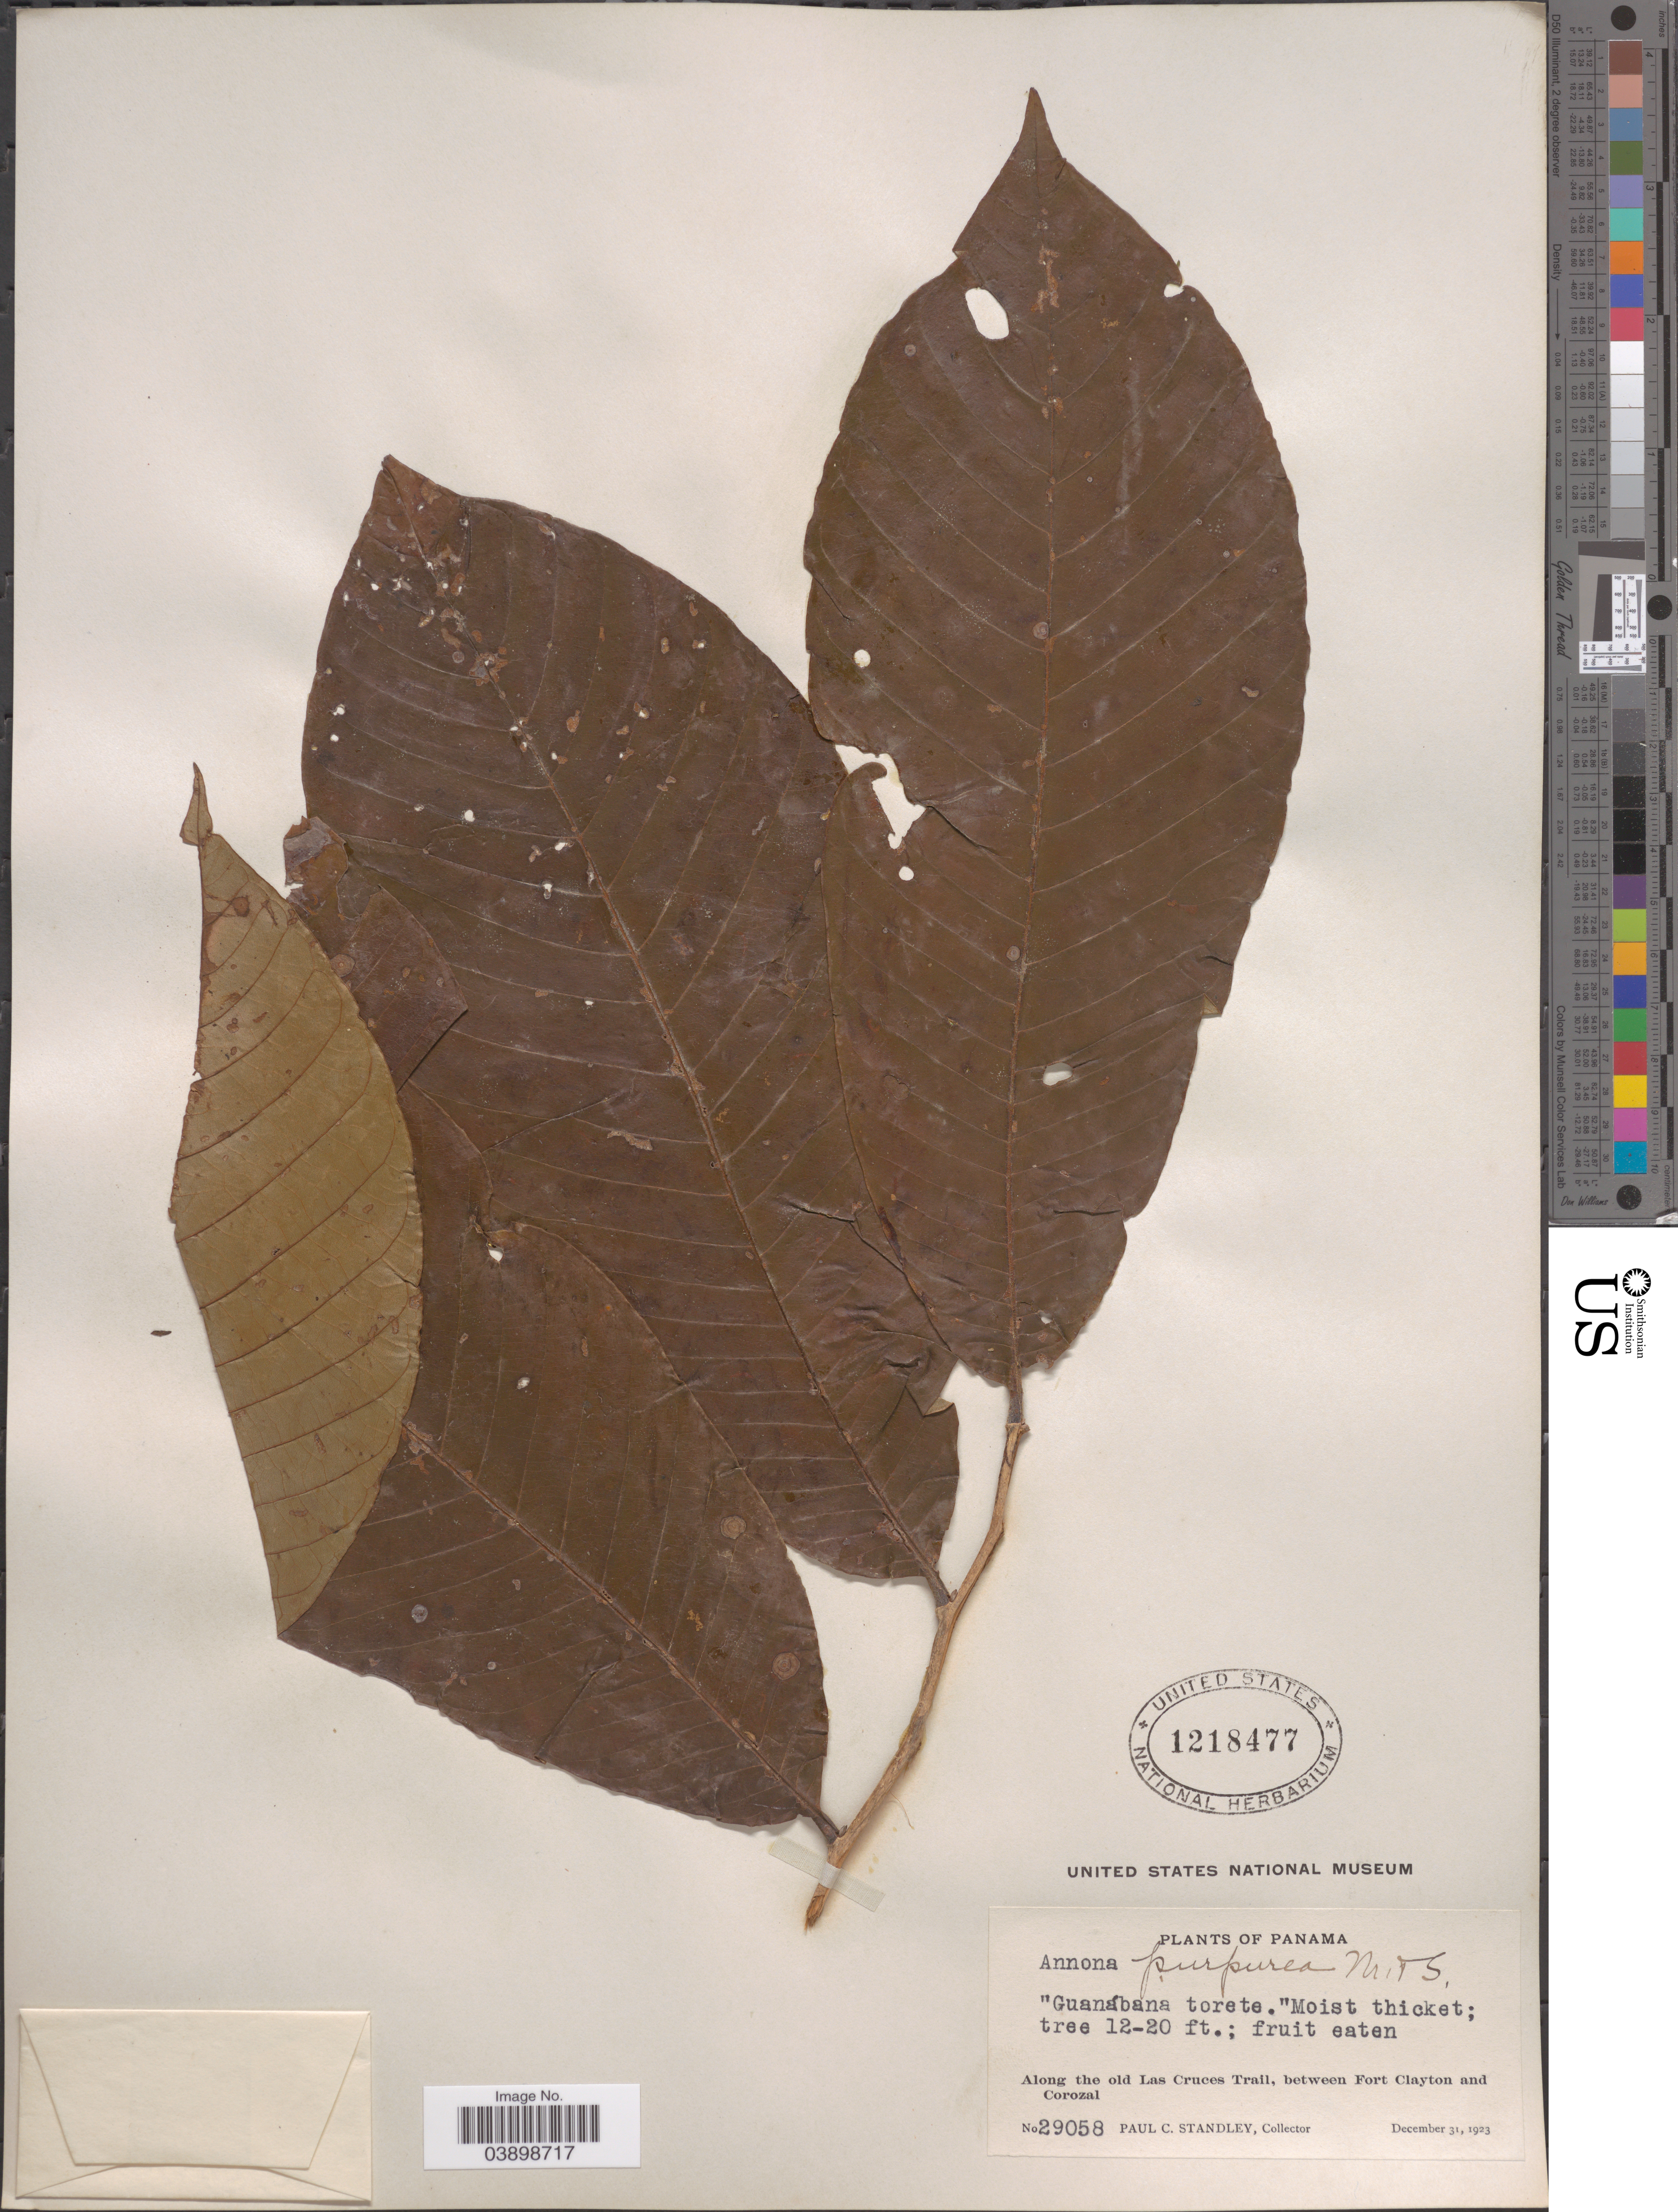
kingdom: Plantae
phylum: Tracheophyta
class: Magnoliopsida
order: Magnoliales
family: Annonaceae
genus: Annona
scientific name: Annona purpurea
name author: Moc. & Sessé ex Dunal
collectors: P. C. Standley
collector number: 29058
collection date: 1923-12-31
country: Panama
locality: Along the old Las Cruces Trail, between Fort Clayton and Corozal.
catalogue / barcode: US 1218477